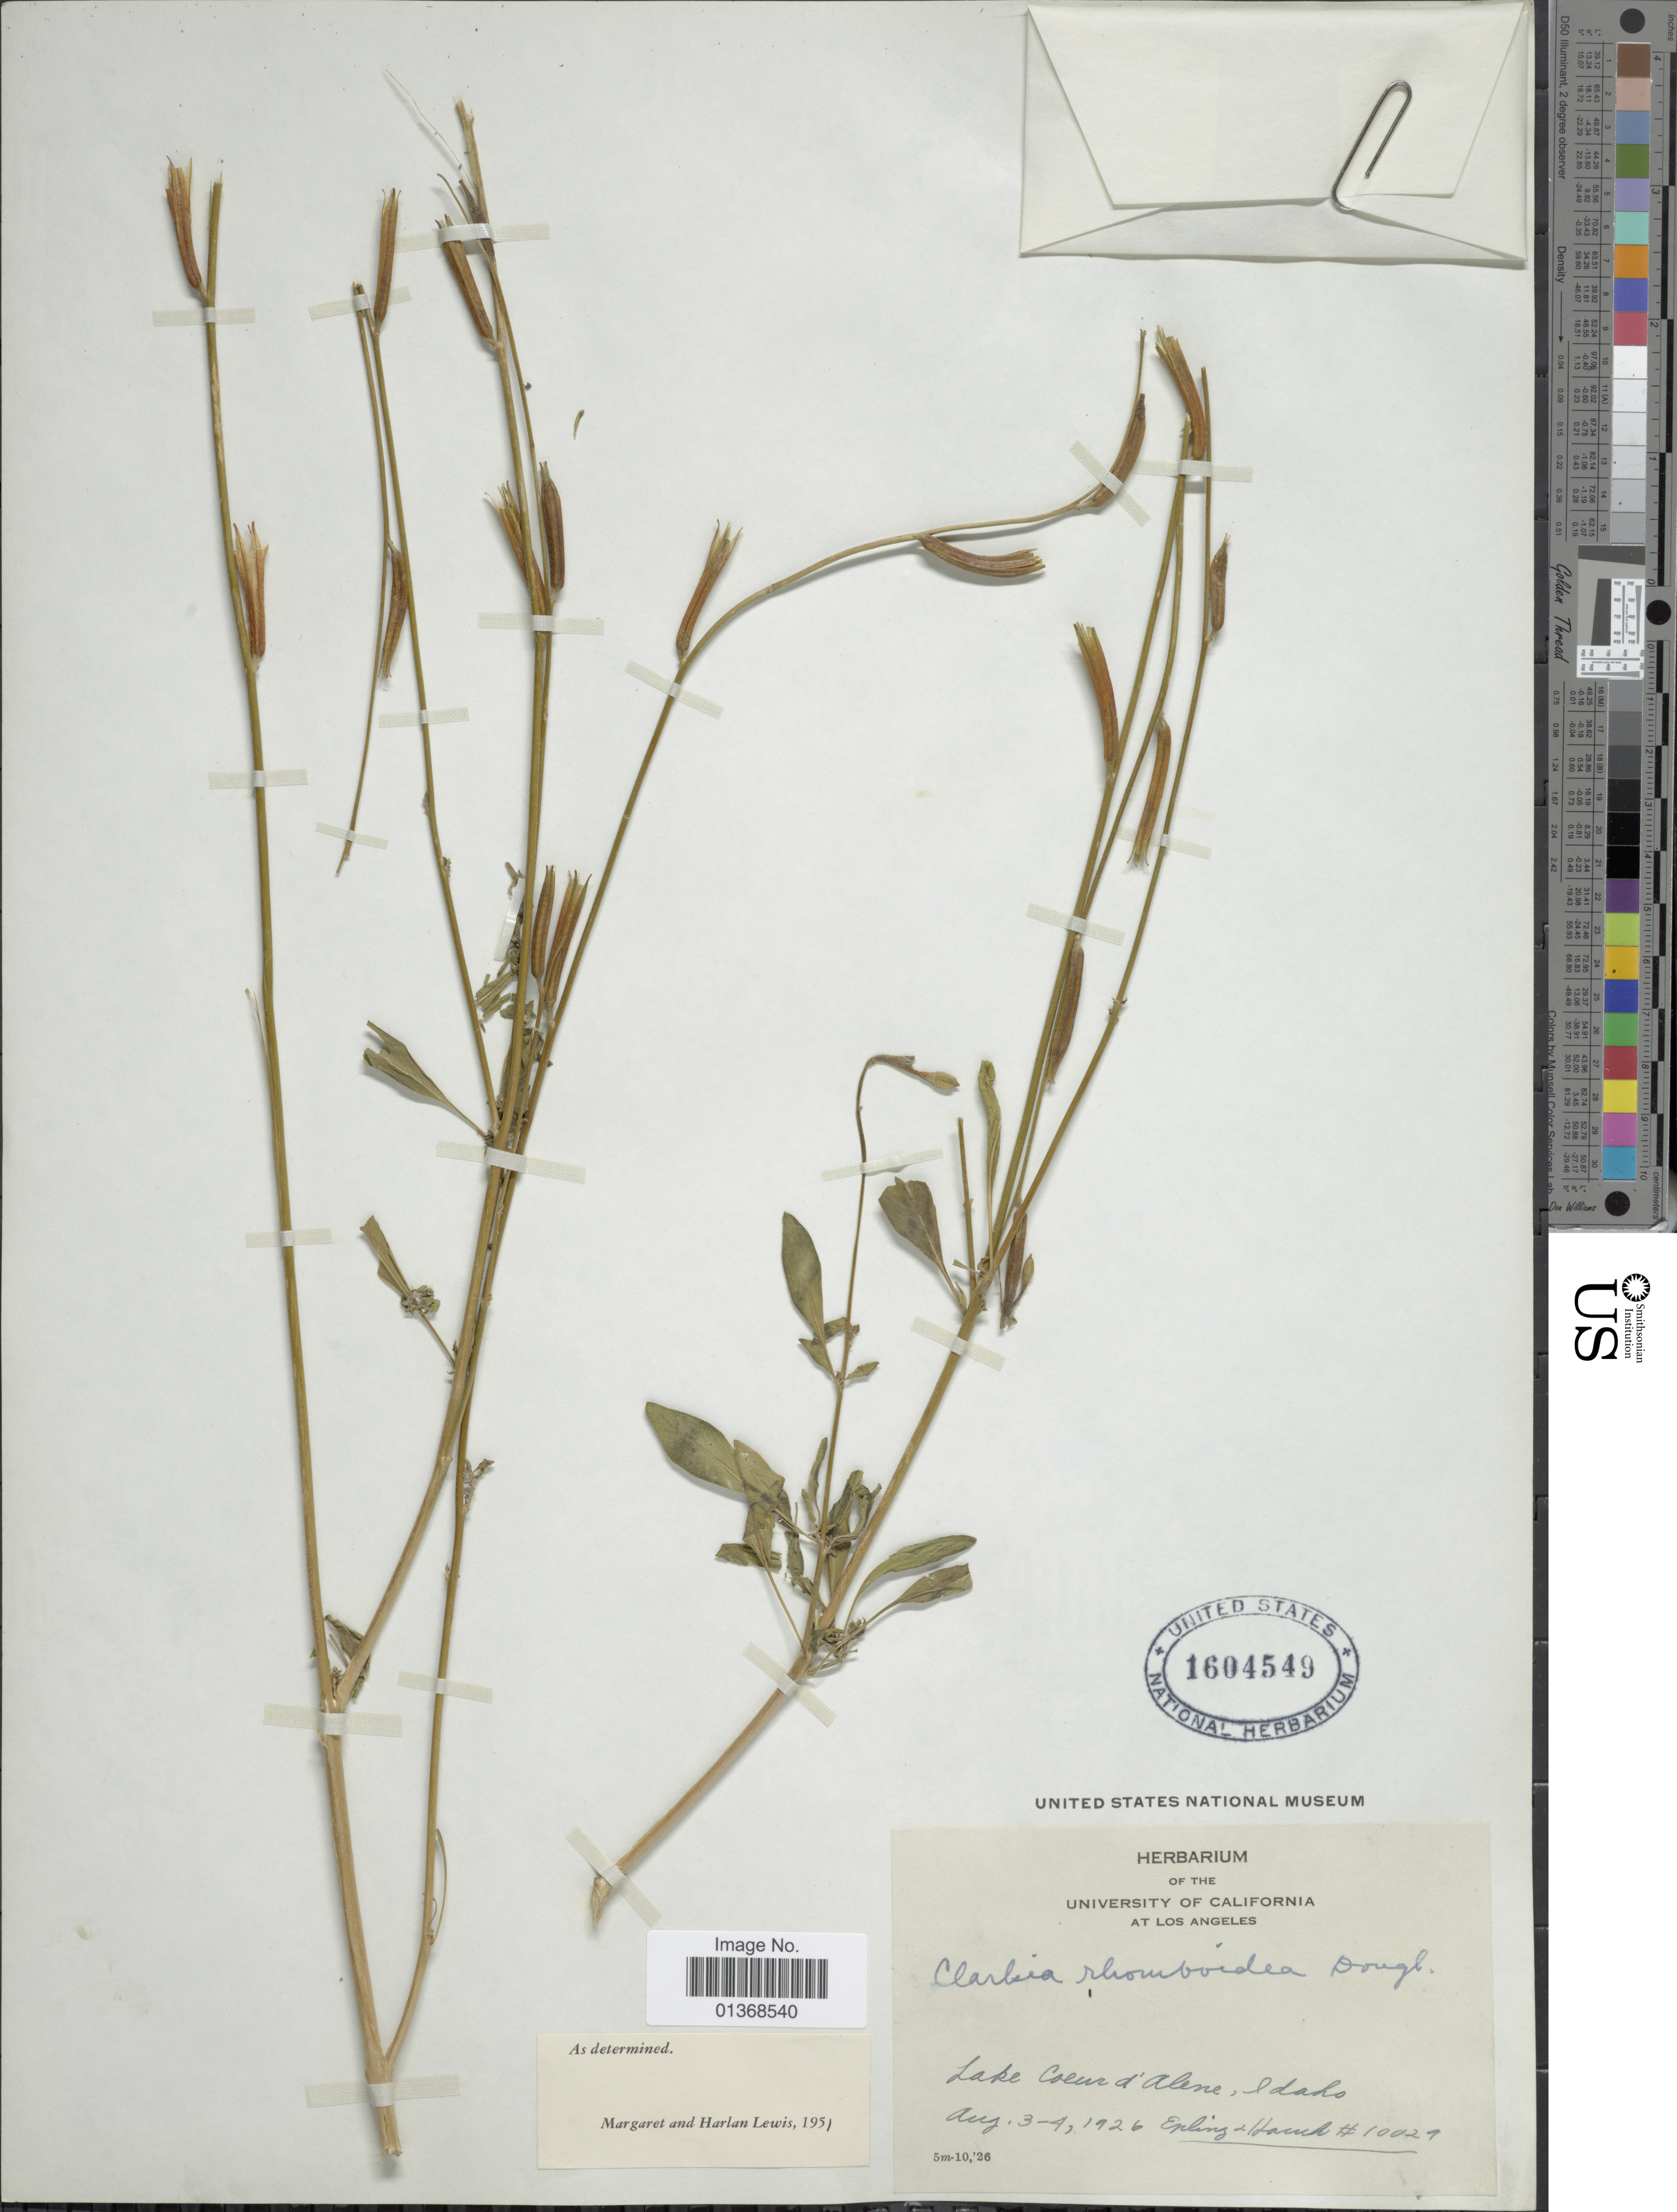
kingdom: Plantae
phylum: Tracheophyta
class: Magnoliopsida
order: Myrtales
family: Onagraceae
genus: Clarkia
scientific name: Clarkia rhomboidea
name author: Douglas ex Hook.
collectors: -- Epling & -. Howell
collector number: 10029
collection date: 1926-08-03/1926-08-04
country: United States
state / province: Idaho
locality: Lake Coeur d'Alene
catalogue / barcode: US 1604549